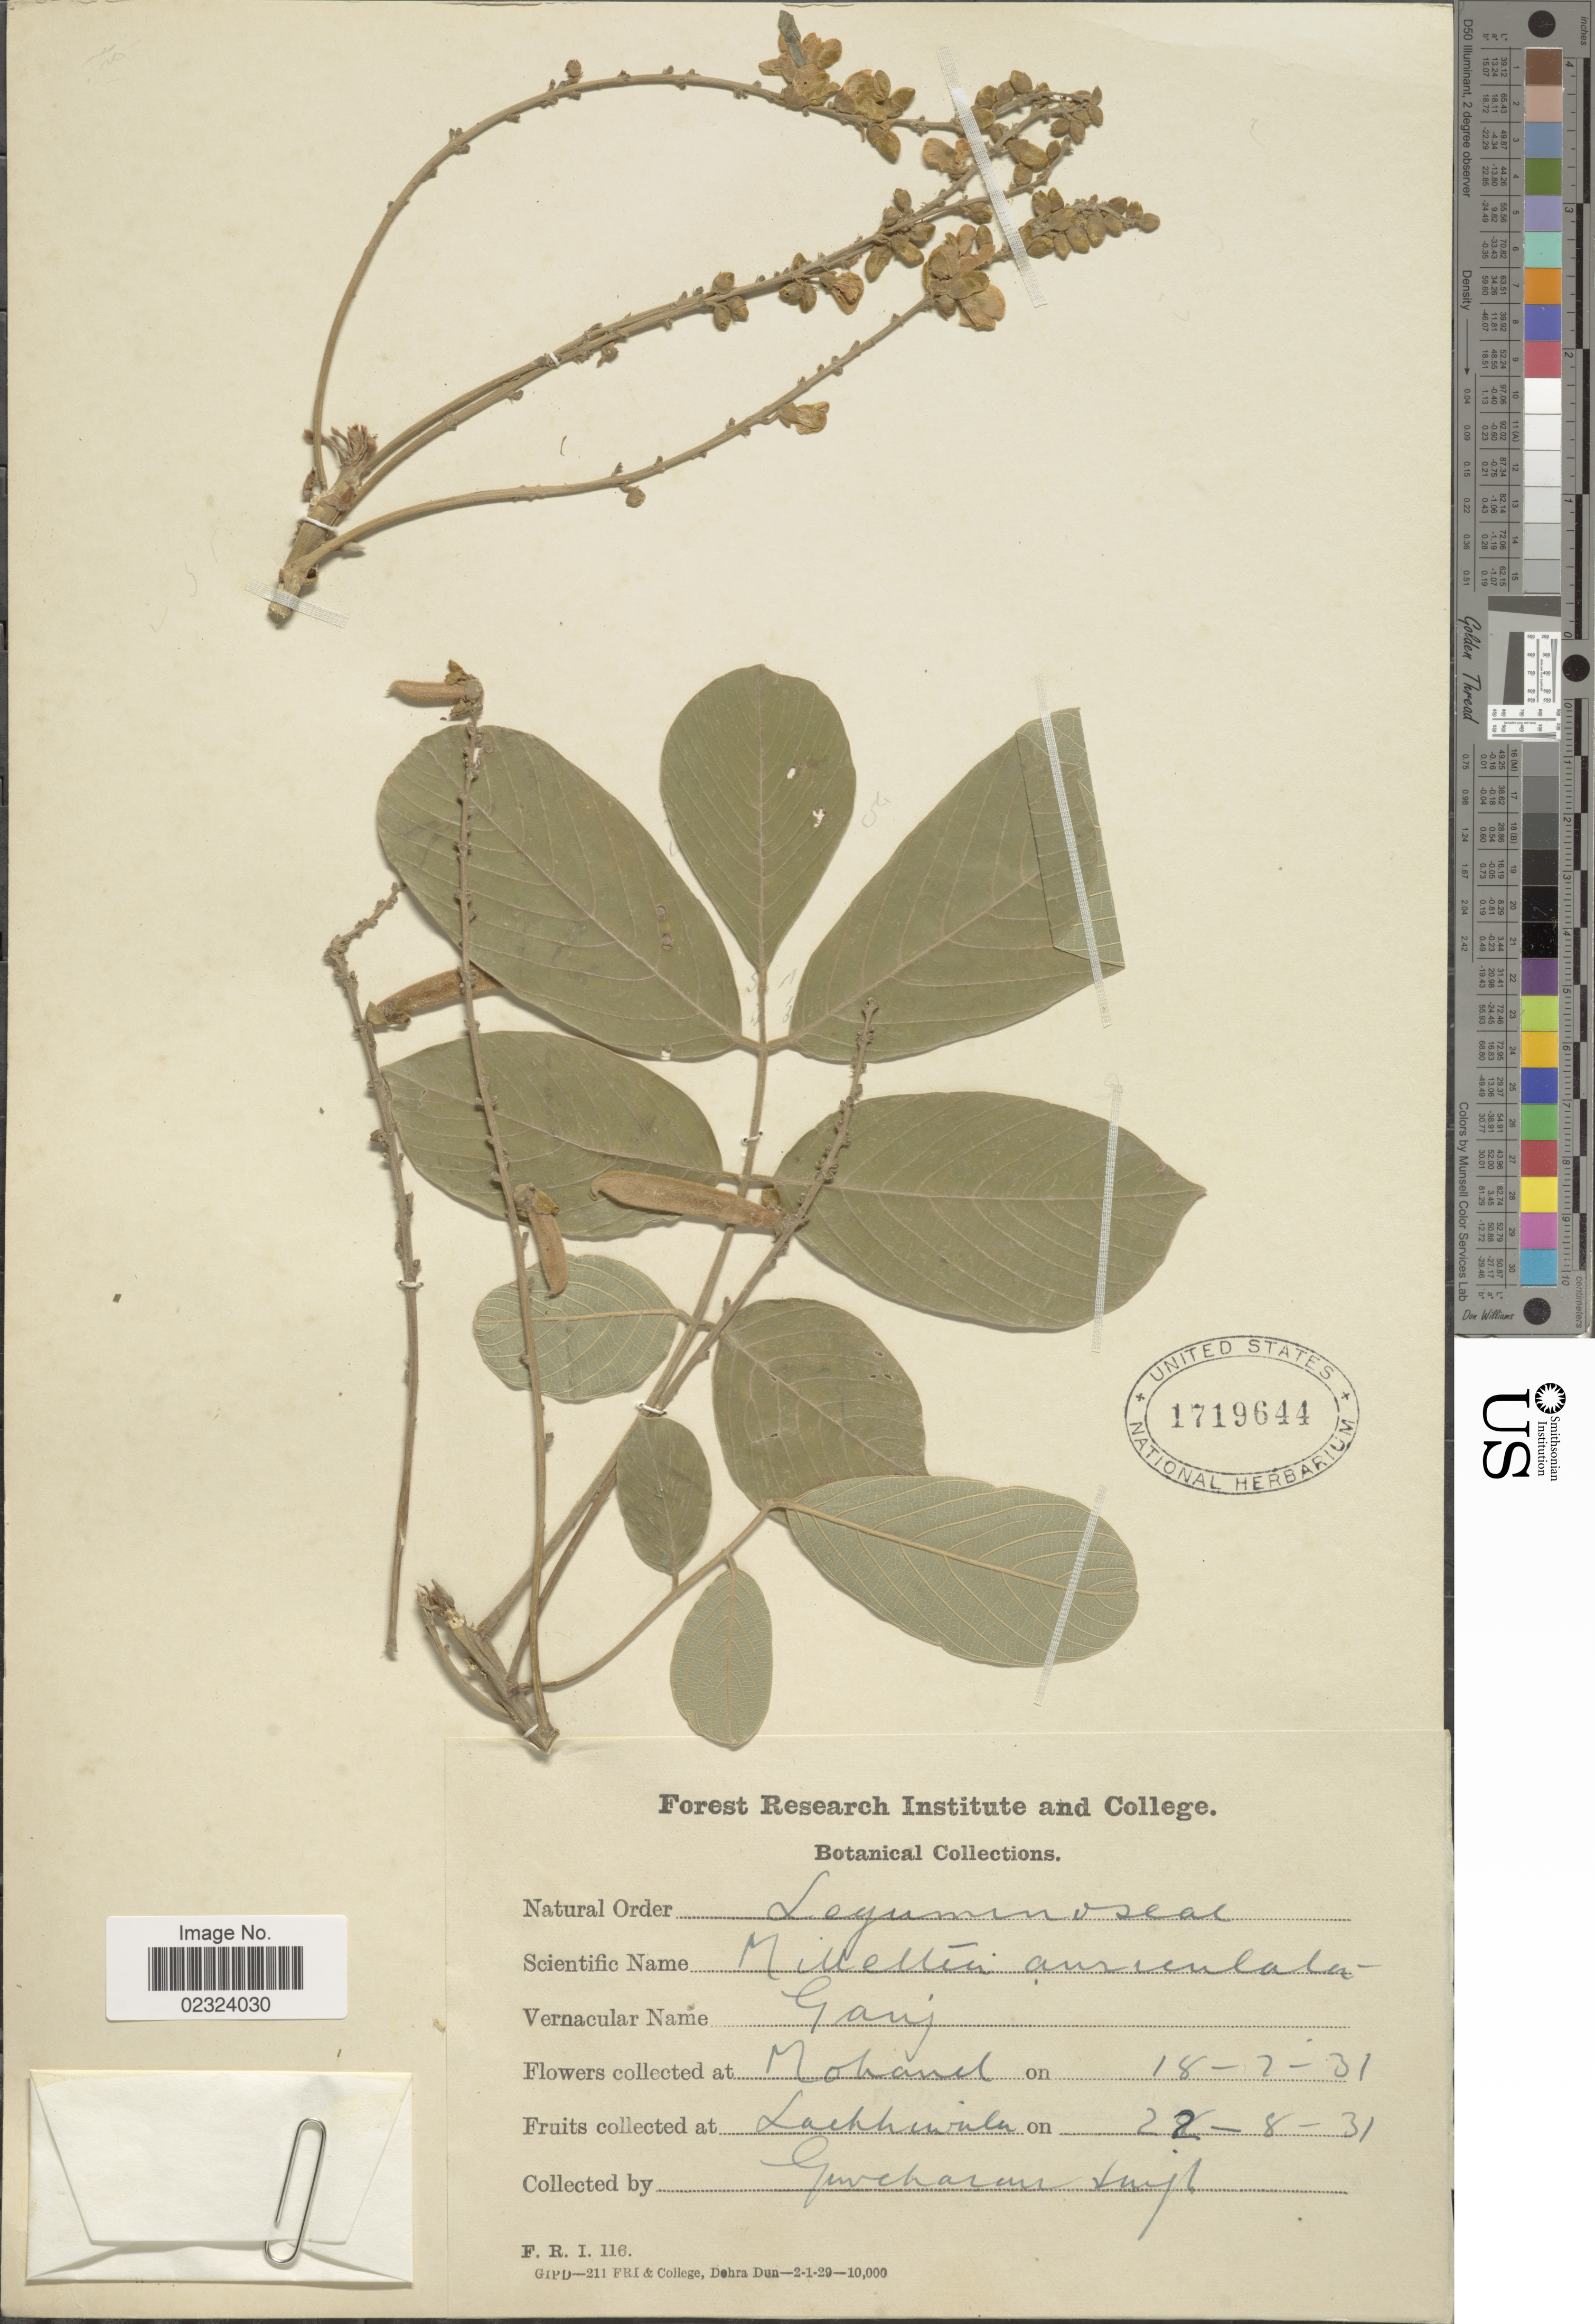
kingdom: Plantae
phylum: Tracheophyta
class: Magnoliopsida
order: Fabales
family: Fabaceae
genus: Millettia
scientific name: Millettia auriculata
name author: Baker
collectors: G. Singh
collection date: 1931-08-22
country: India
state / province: Uttarakhand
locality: Lachhiwala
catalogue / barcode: US 1719644